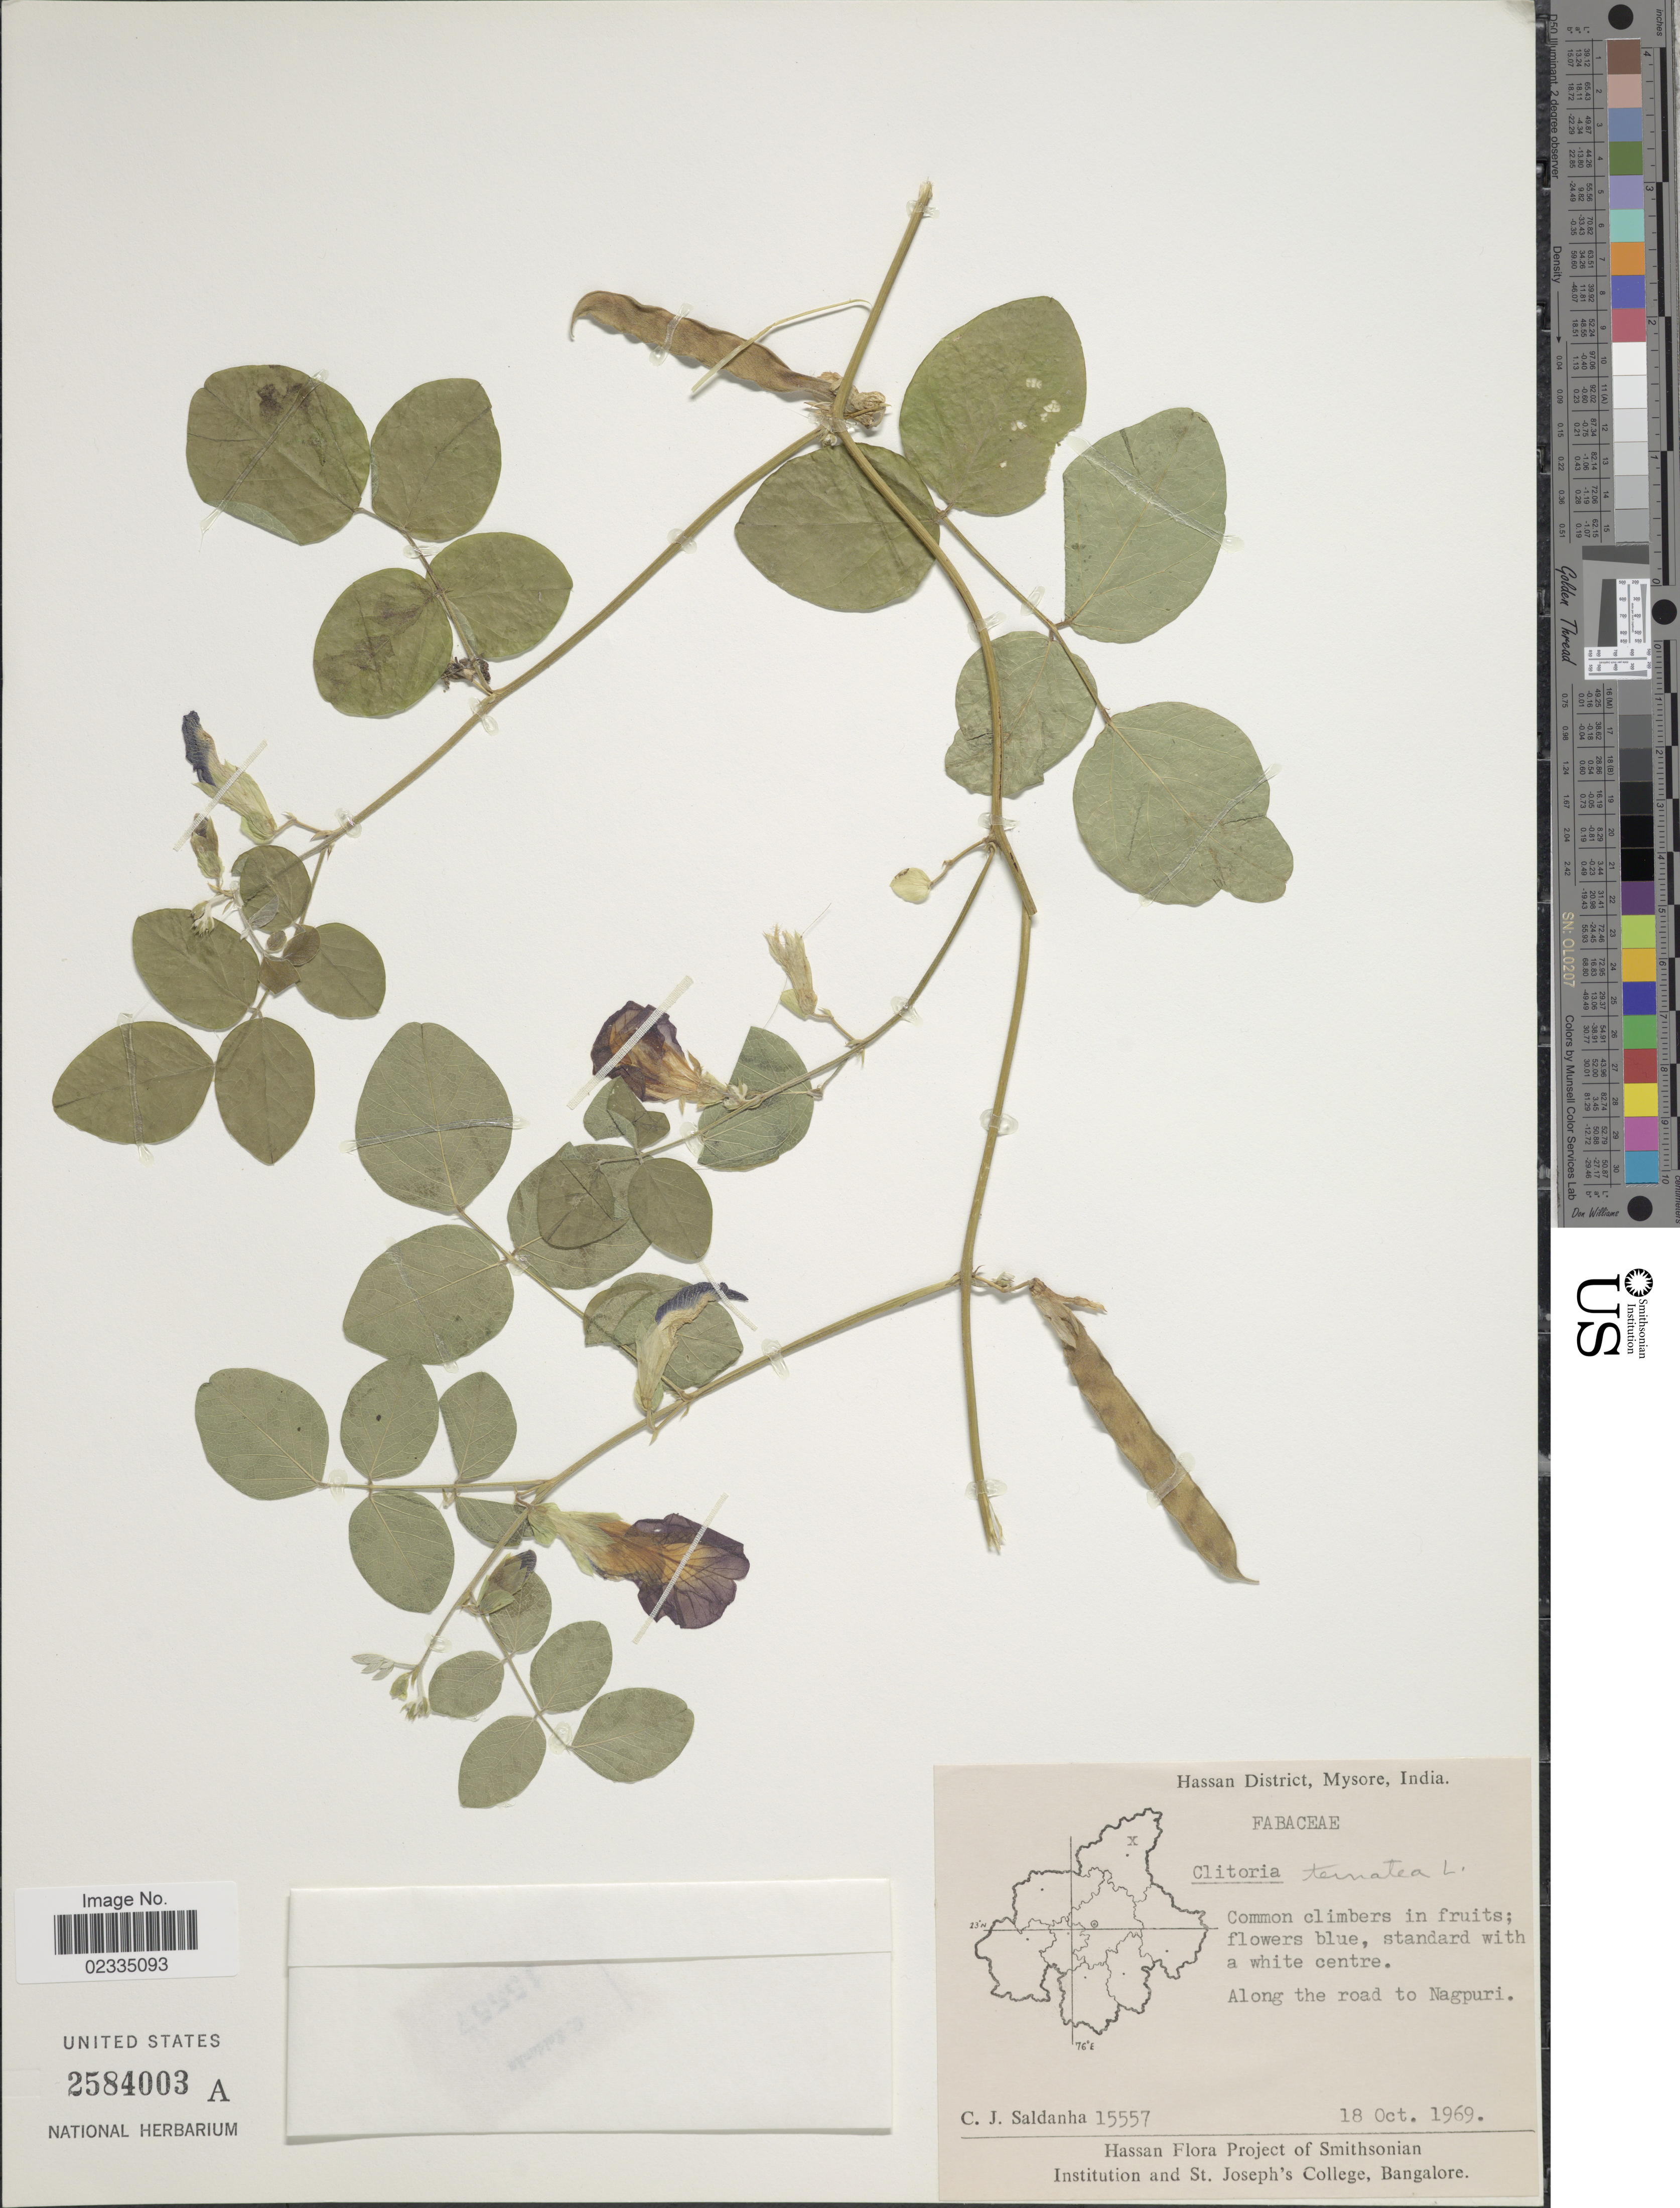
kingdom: Plantae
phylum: Tracheophyta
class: Magnoliopsida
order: Fabales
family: Fabaceae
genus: Clitoria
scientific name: Clitoria ternatea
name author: L.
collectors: C. J. Saldanha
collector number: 15557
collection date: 1969-10-18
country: India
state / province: Karnataka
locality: Hassan District, Mysore, Along the road to Nagpuri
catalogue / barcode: US 2584003A